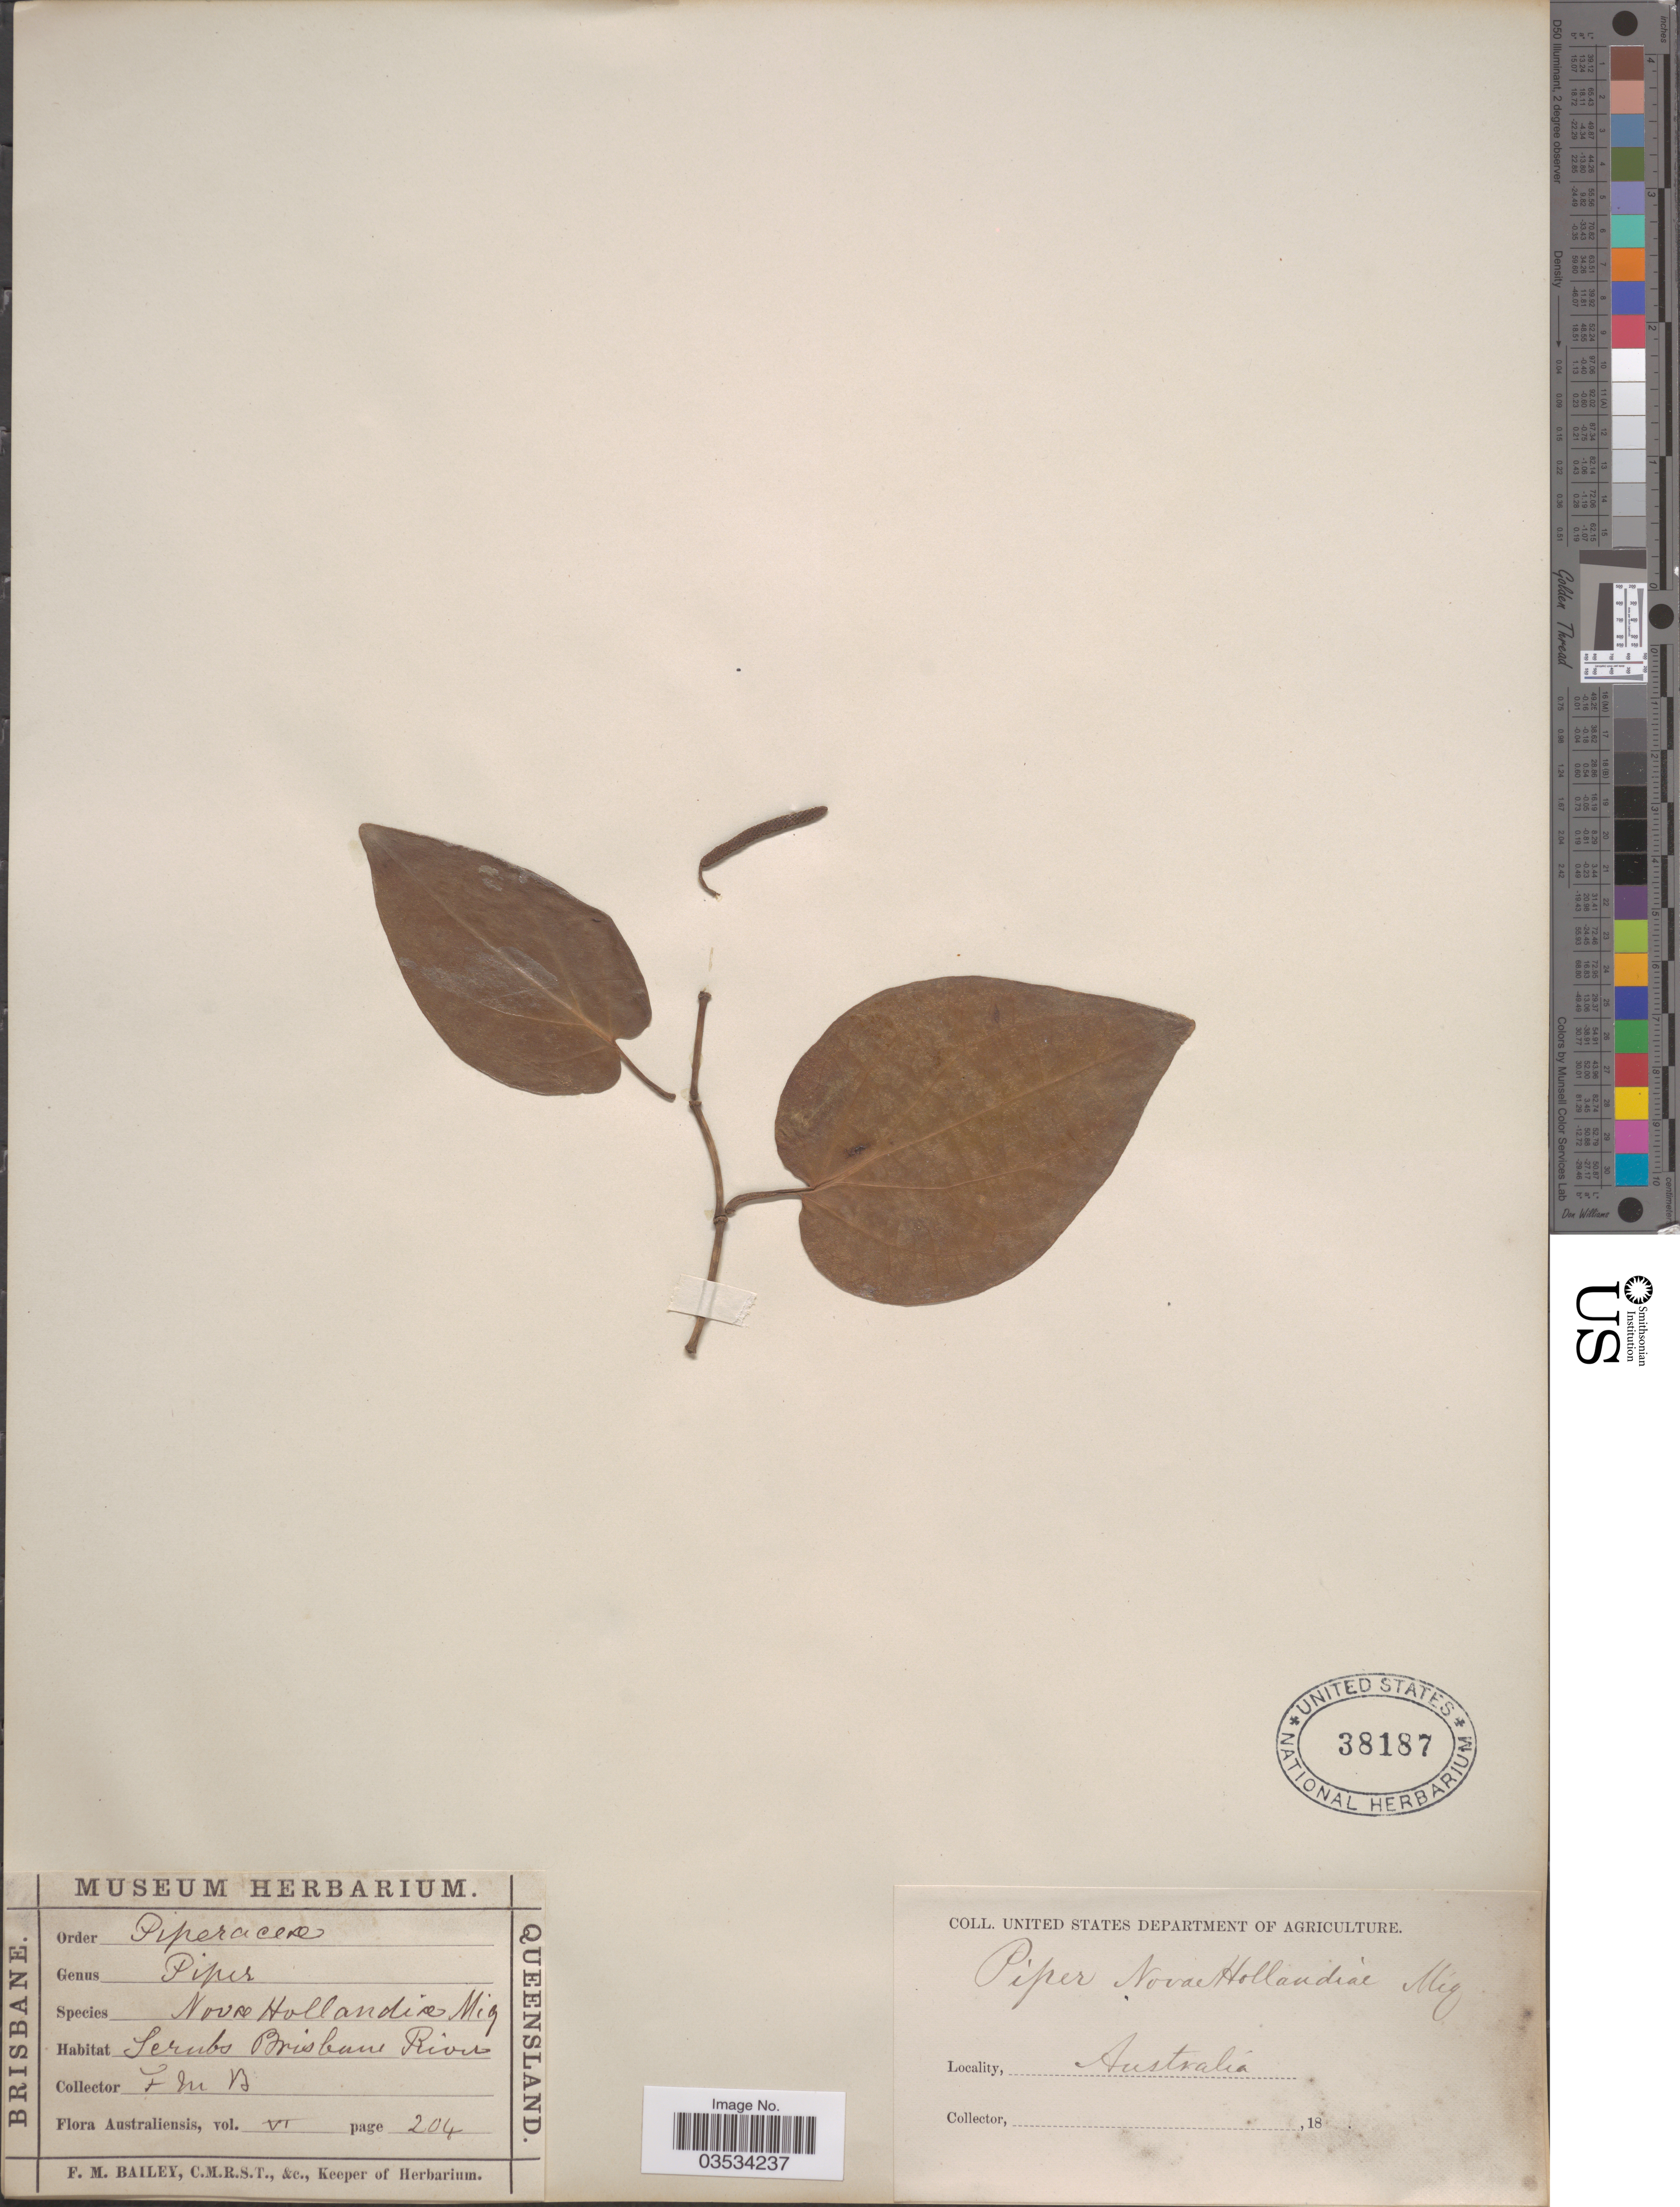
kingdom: Plantae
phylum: Tracheophyta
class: Magnoliopsida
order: Piperales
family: Piperaceae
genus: Piper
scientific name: Piper novae-hollandiae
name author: Miq.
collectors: F. M. Bailey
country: Australia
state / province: Queensland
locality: Scrubs Brisbane River.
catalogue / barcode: US 38187